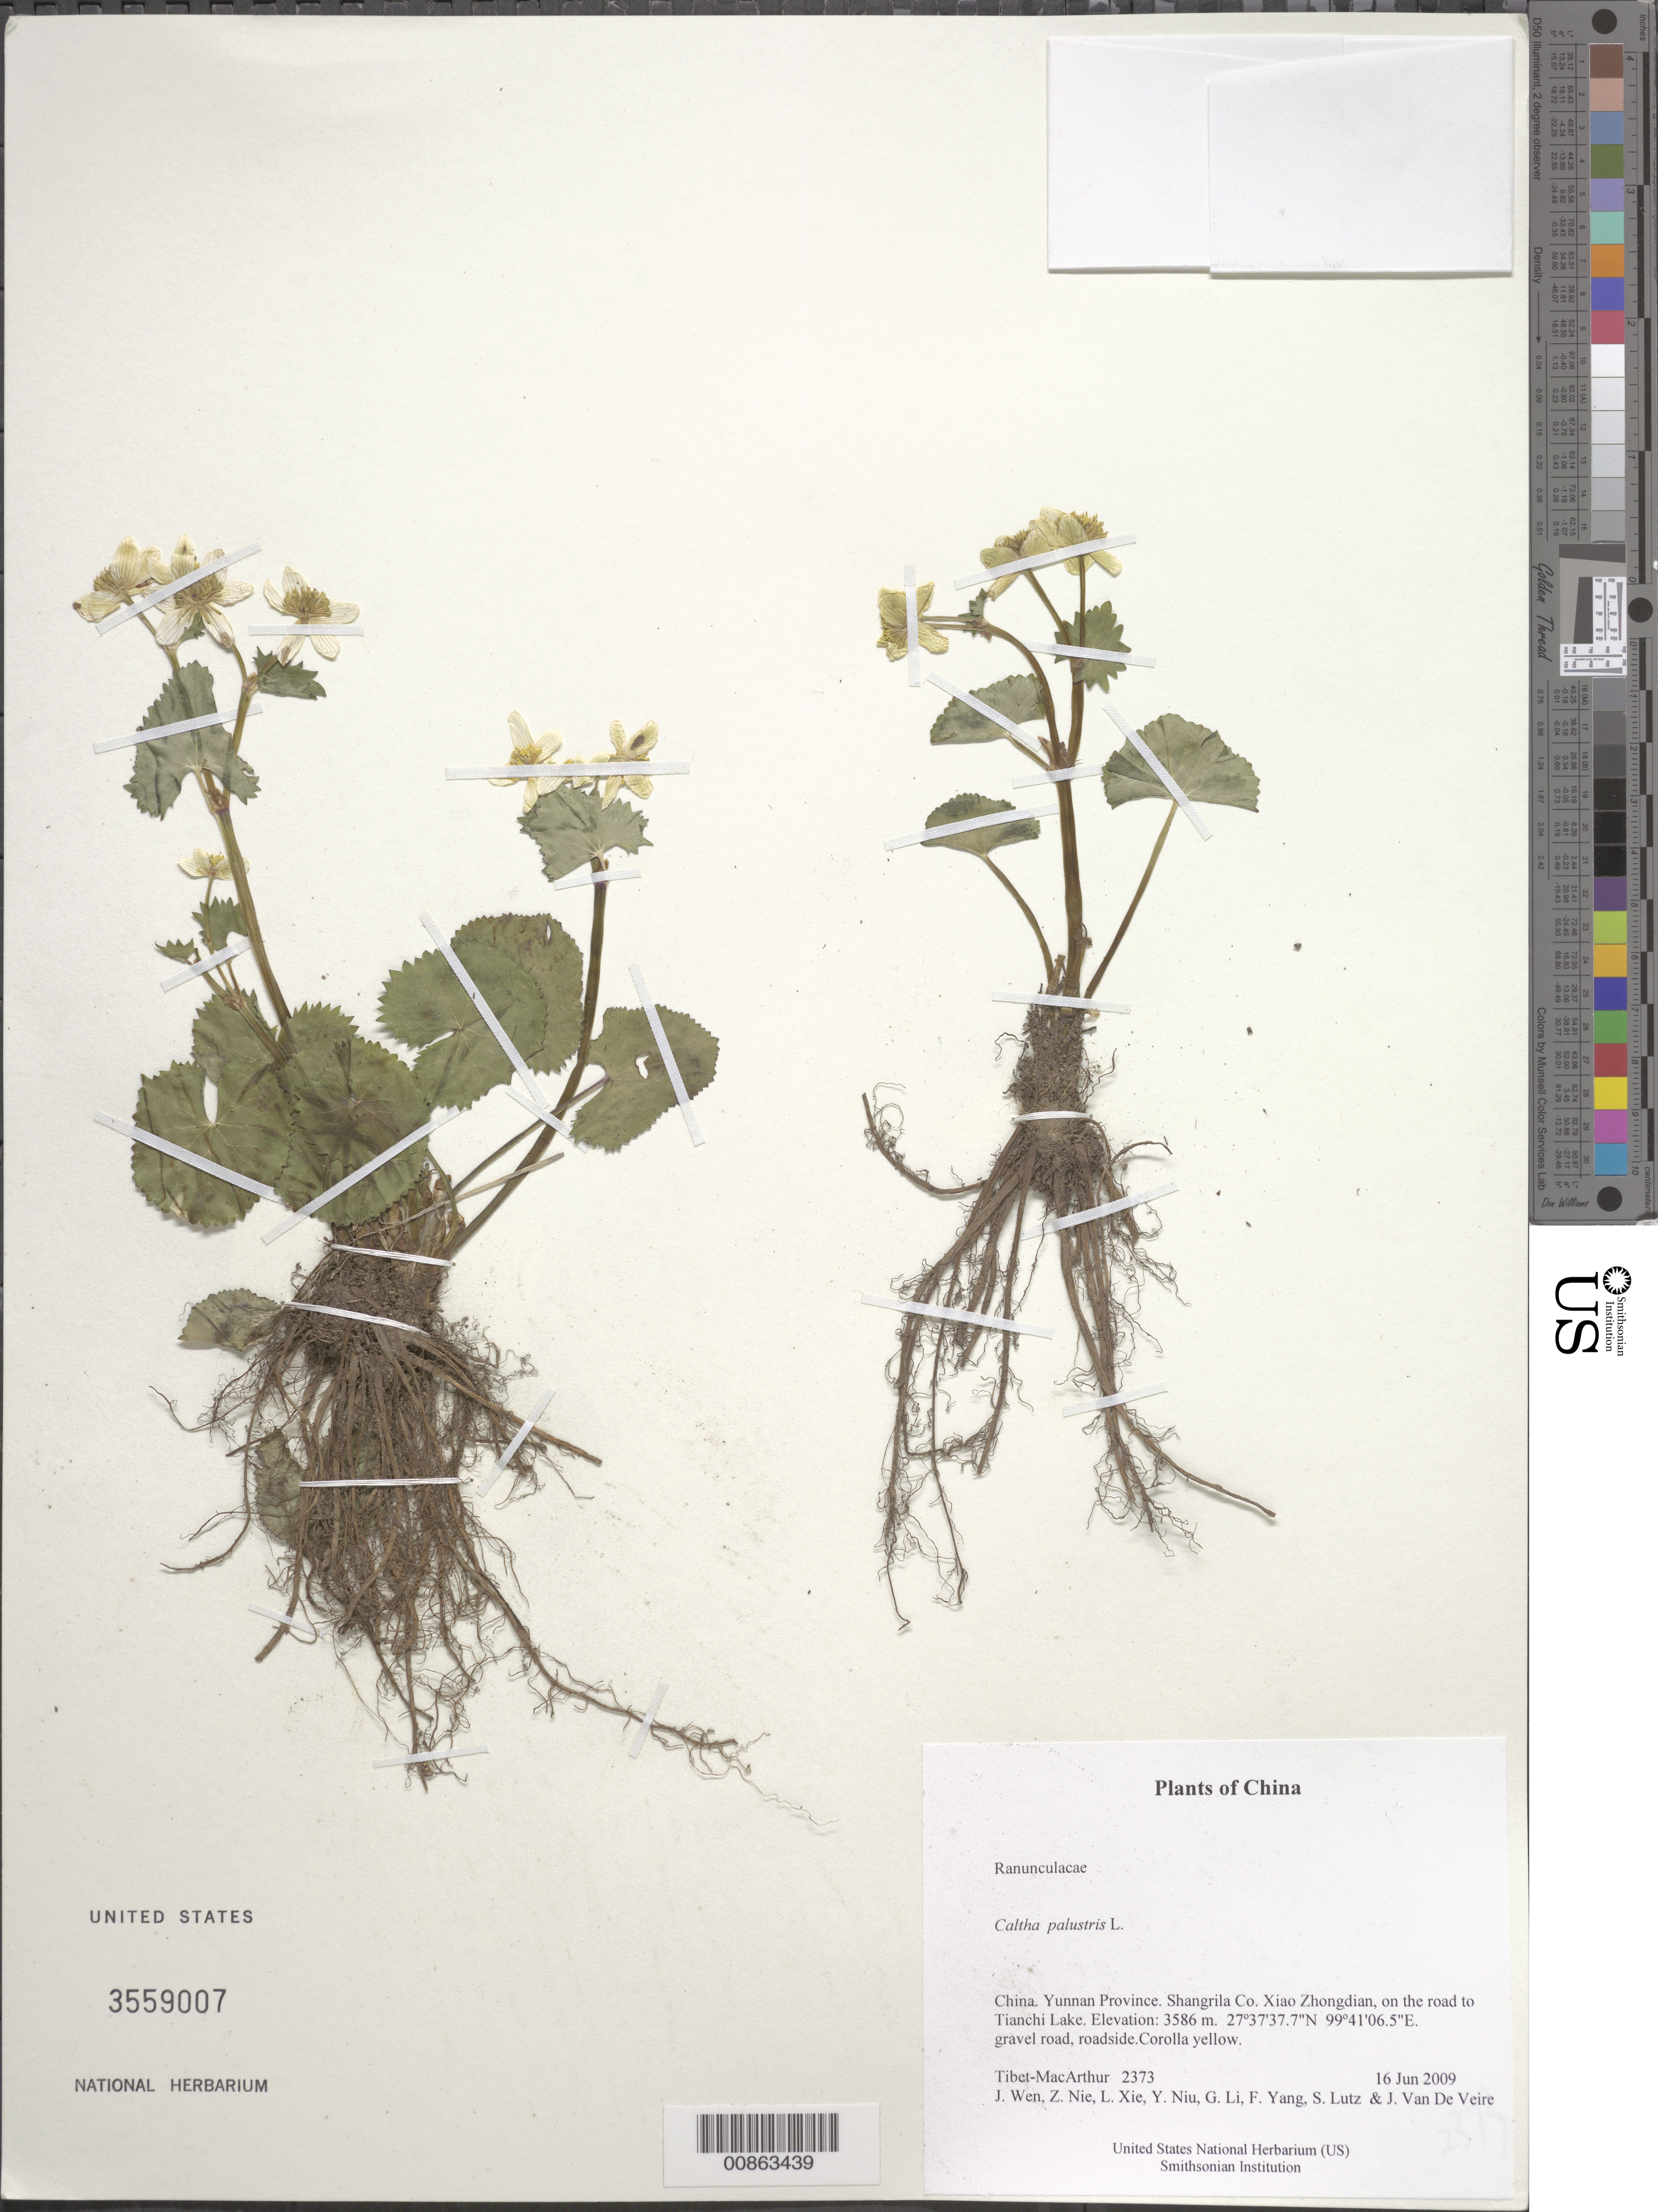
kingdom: Plantae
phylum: Tracheophyta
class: Magnoliopsida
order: Ranunculales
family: Ranunculaceae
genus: Caltha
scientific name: Caltha palustris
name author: L.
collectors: Tibet-MacArthur, J. Wen, Z. Nie, L. Xie, Y. Niu, G. Li, F. Yang, S. Lutz & J. Van De Veire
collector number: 2373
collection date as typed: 16 Jun 2009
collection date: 2009-06-16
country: China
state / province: Yunnan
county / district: Shangrila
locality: Xiao Zhongdian, on the road to Tianchi Lake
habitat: gravel road, roadside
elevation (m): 3586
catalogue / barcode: US 3559007